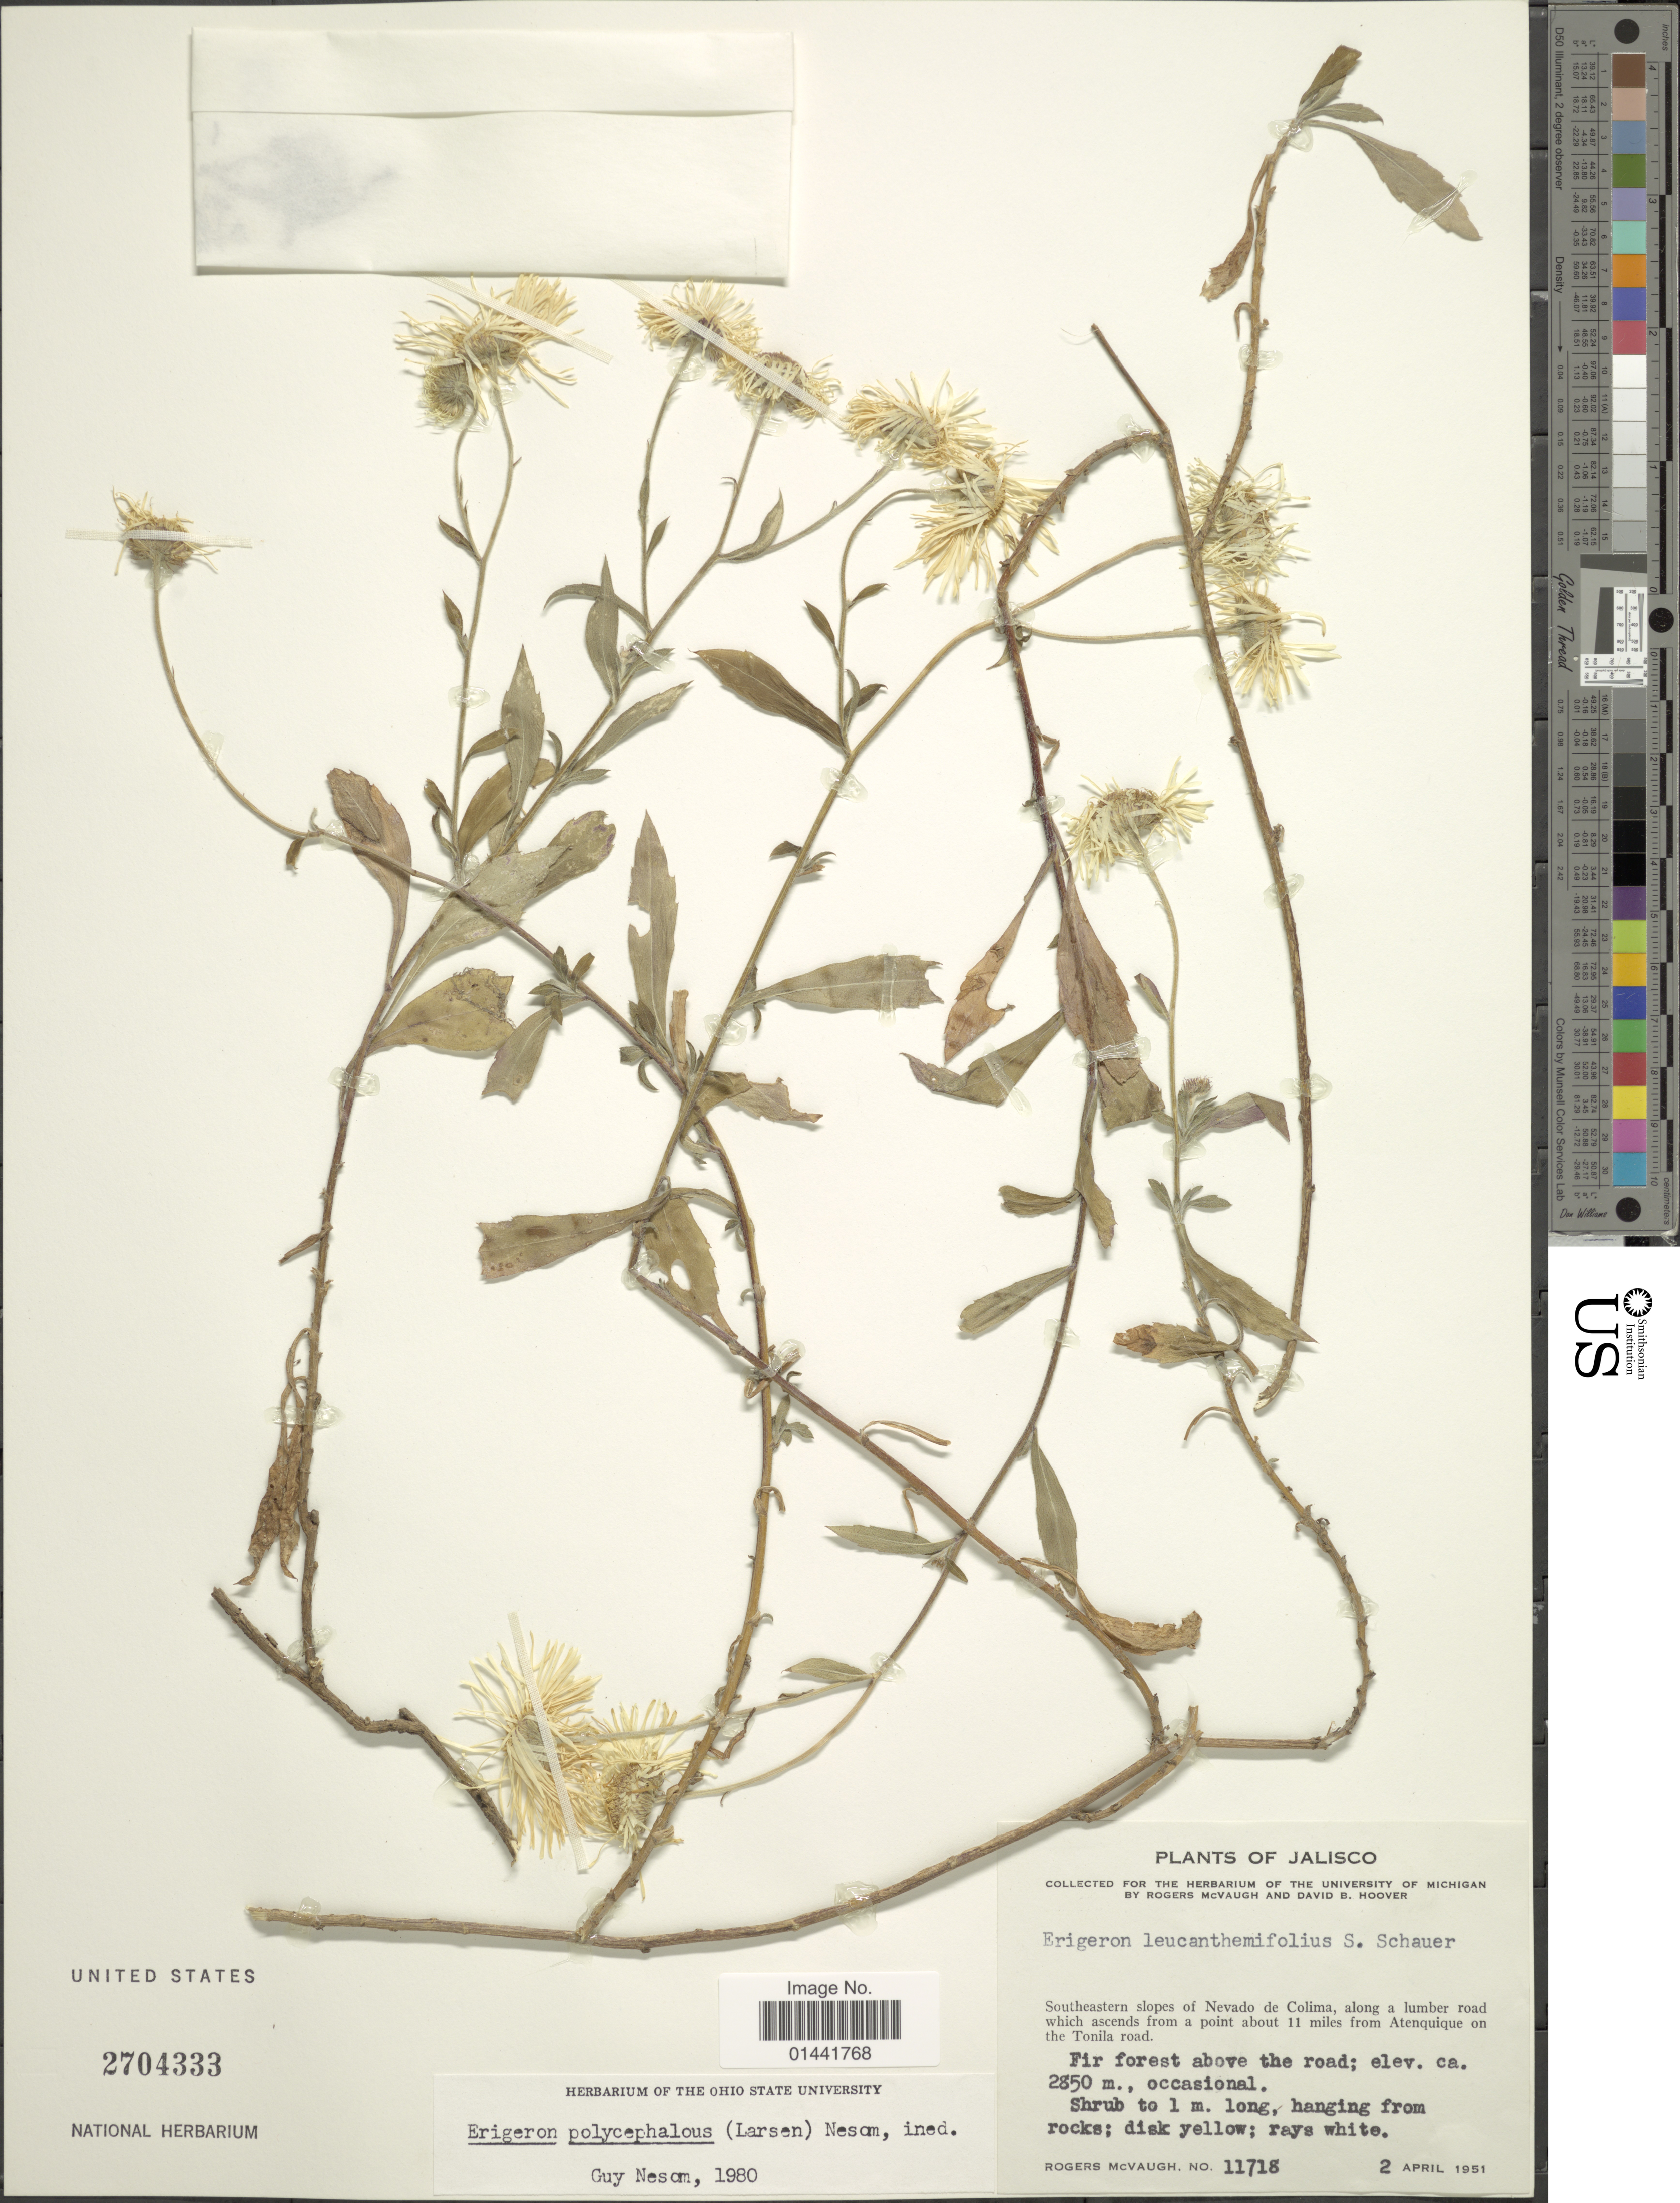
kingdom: Plantae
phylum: Tracheophyta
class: Magnoliopsida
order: Asterales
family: Asteraceae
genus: Erigeron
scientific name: Erigeron polycephalus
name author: (Larsen) G.L. Nesom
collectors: R. McVaugh & D. B. Hoover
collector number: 11718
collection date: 1951-04-02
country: Mexico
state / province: Jalisco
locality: Southeastern slopes of Nevado de Colima, along a lumber road which ascends from a point about 11 miles from Atenquique on the Tonila road. Fir forest above the road.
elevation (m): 2850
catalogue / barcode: US 2704333